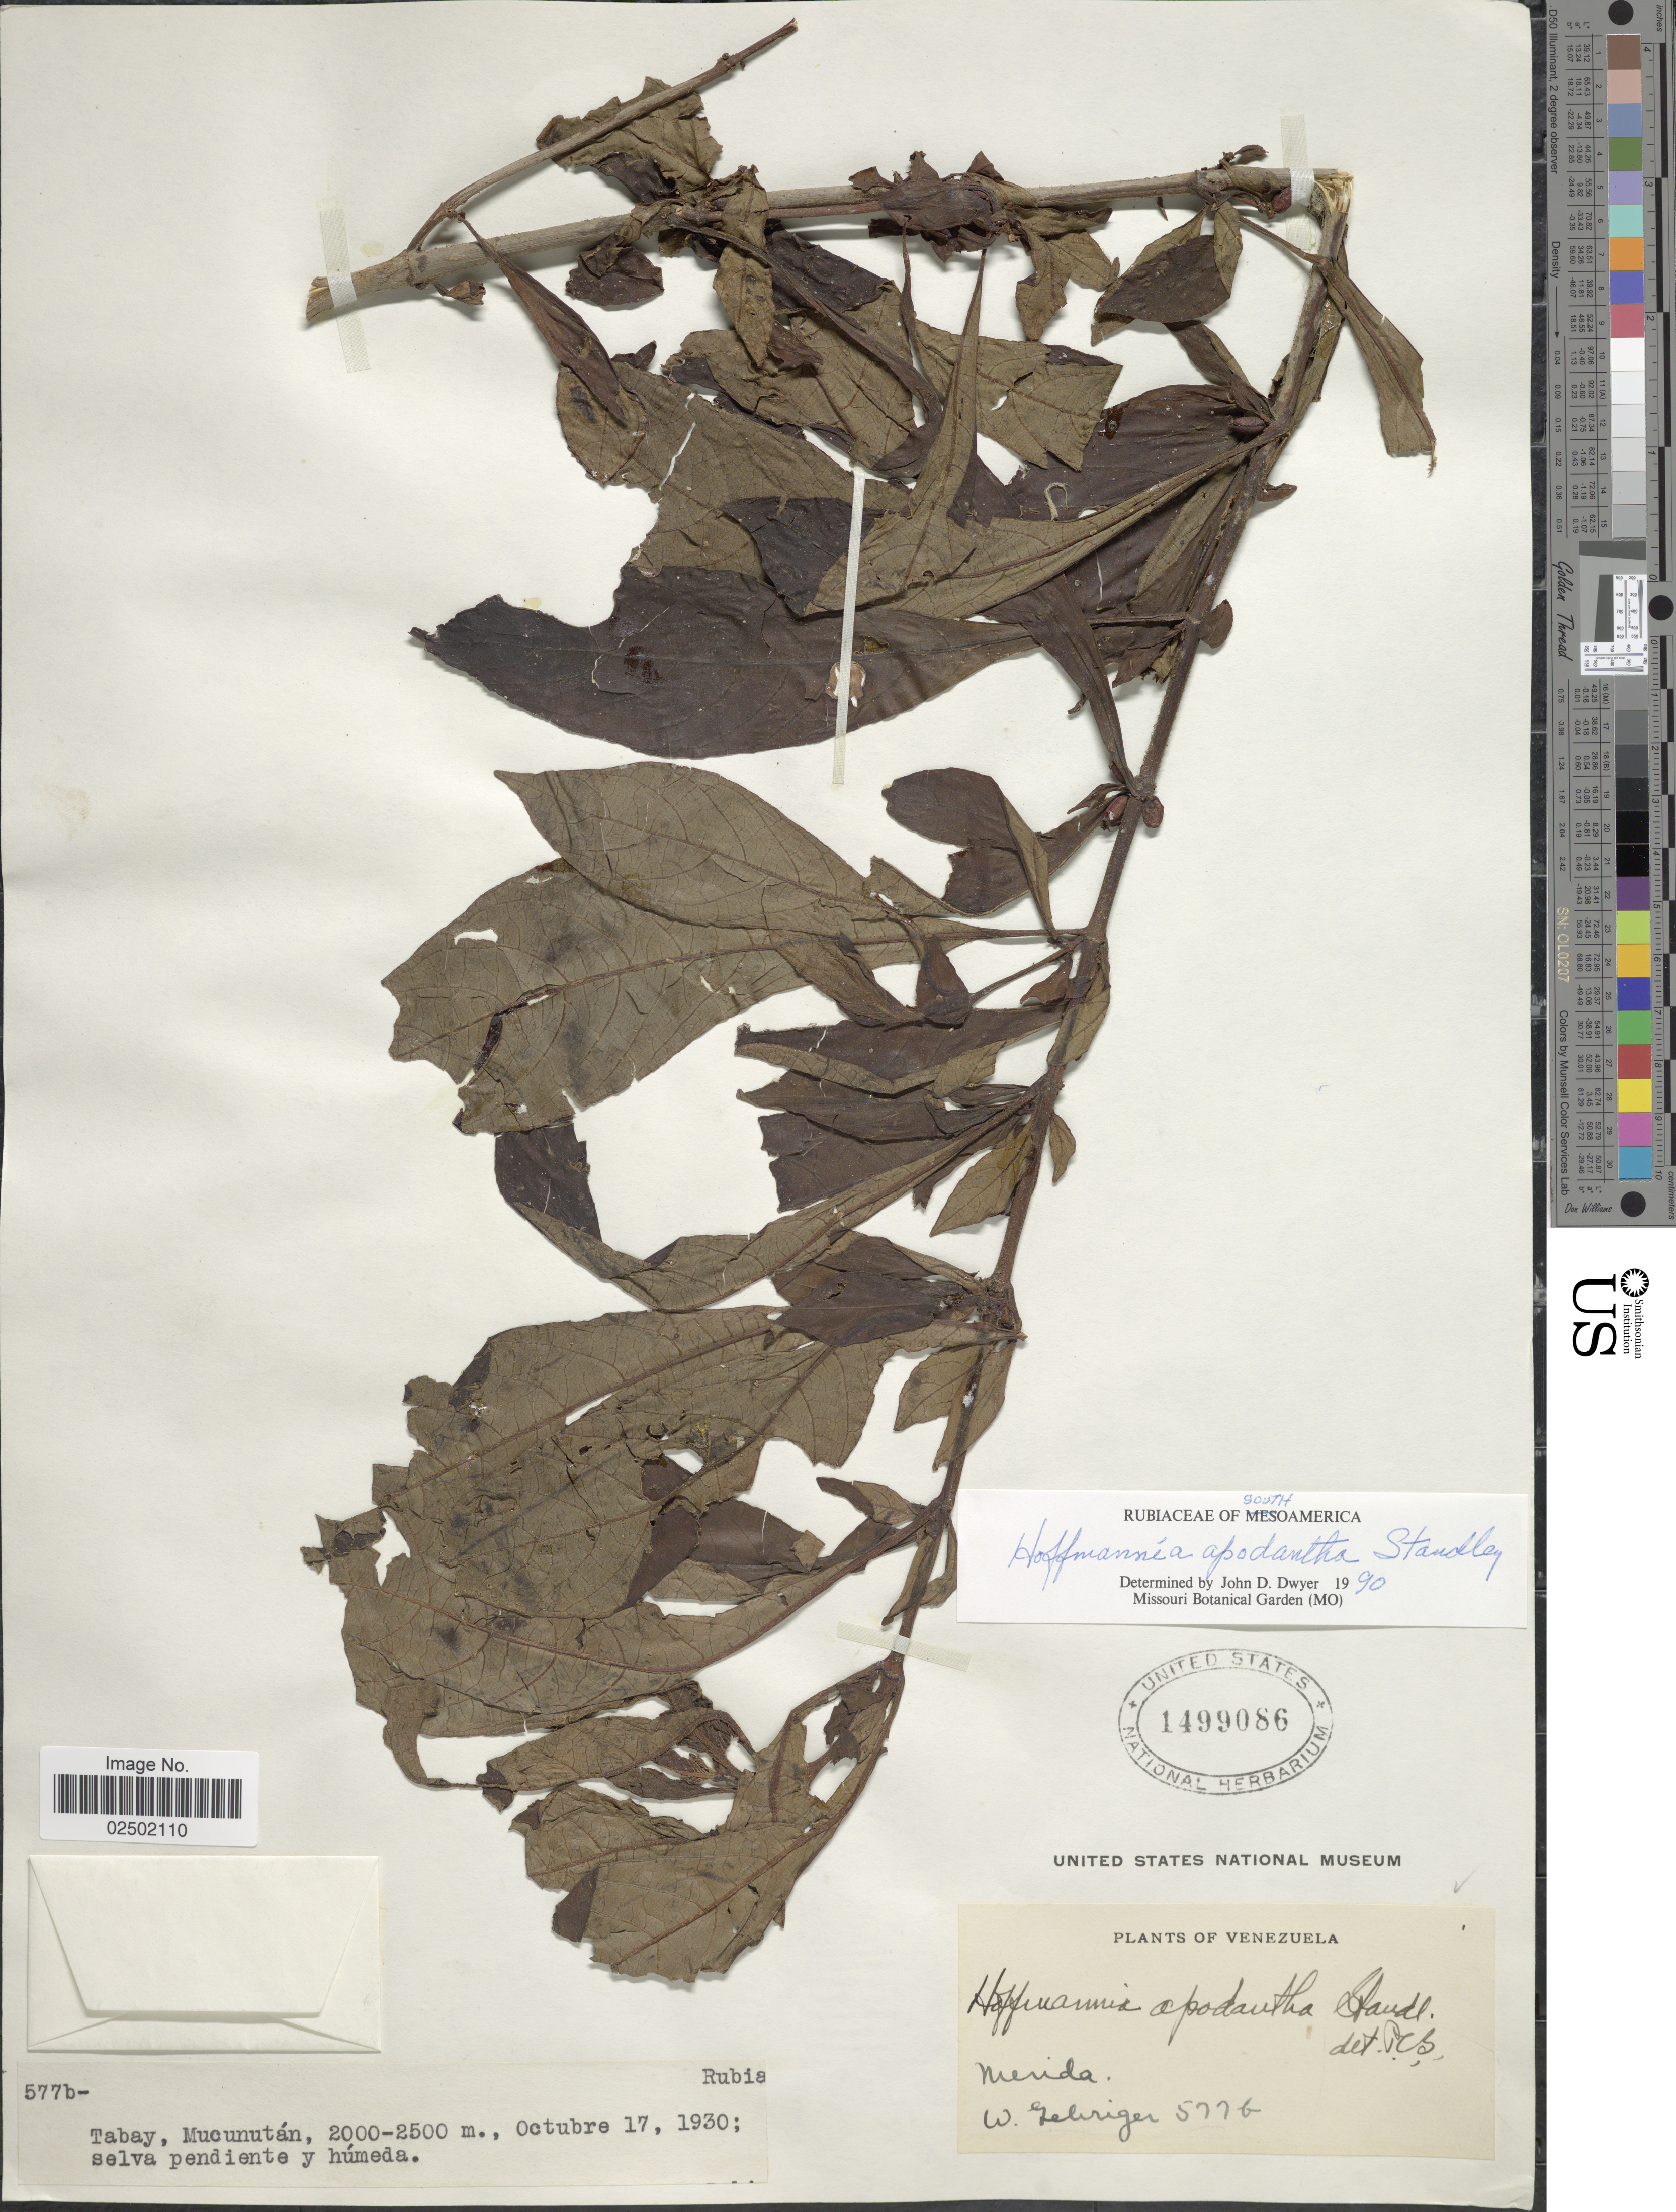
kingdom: Plantae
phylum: Tracheophyta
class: Magnoliopsida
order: Gentianales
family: Rubiaceae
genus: Hoffmannia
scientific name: Hoffmannia apodantha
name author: Standl.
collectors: W. Gehriger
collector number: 577b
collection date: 1930-10-17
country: Venezuela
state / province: Mérida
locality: Tabay, Mucunutan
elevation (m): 2000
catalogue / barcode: US 1499086